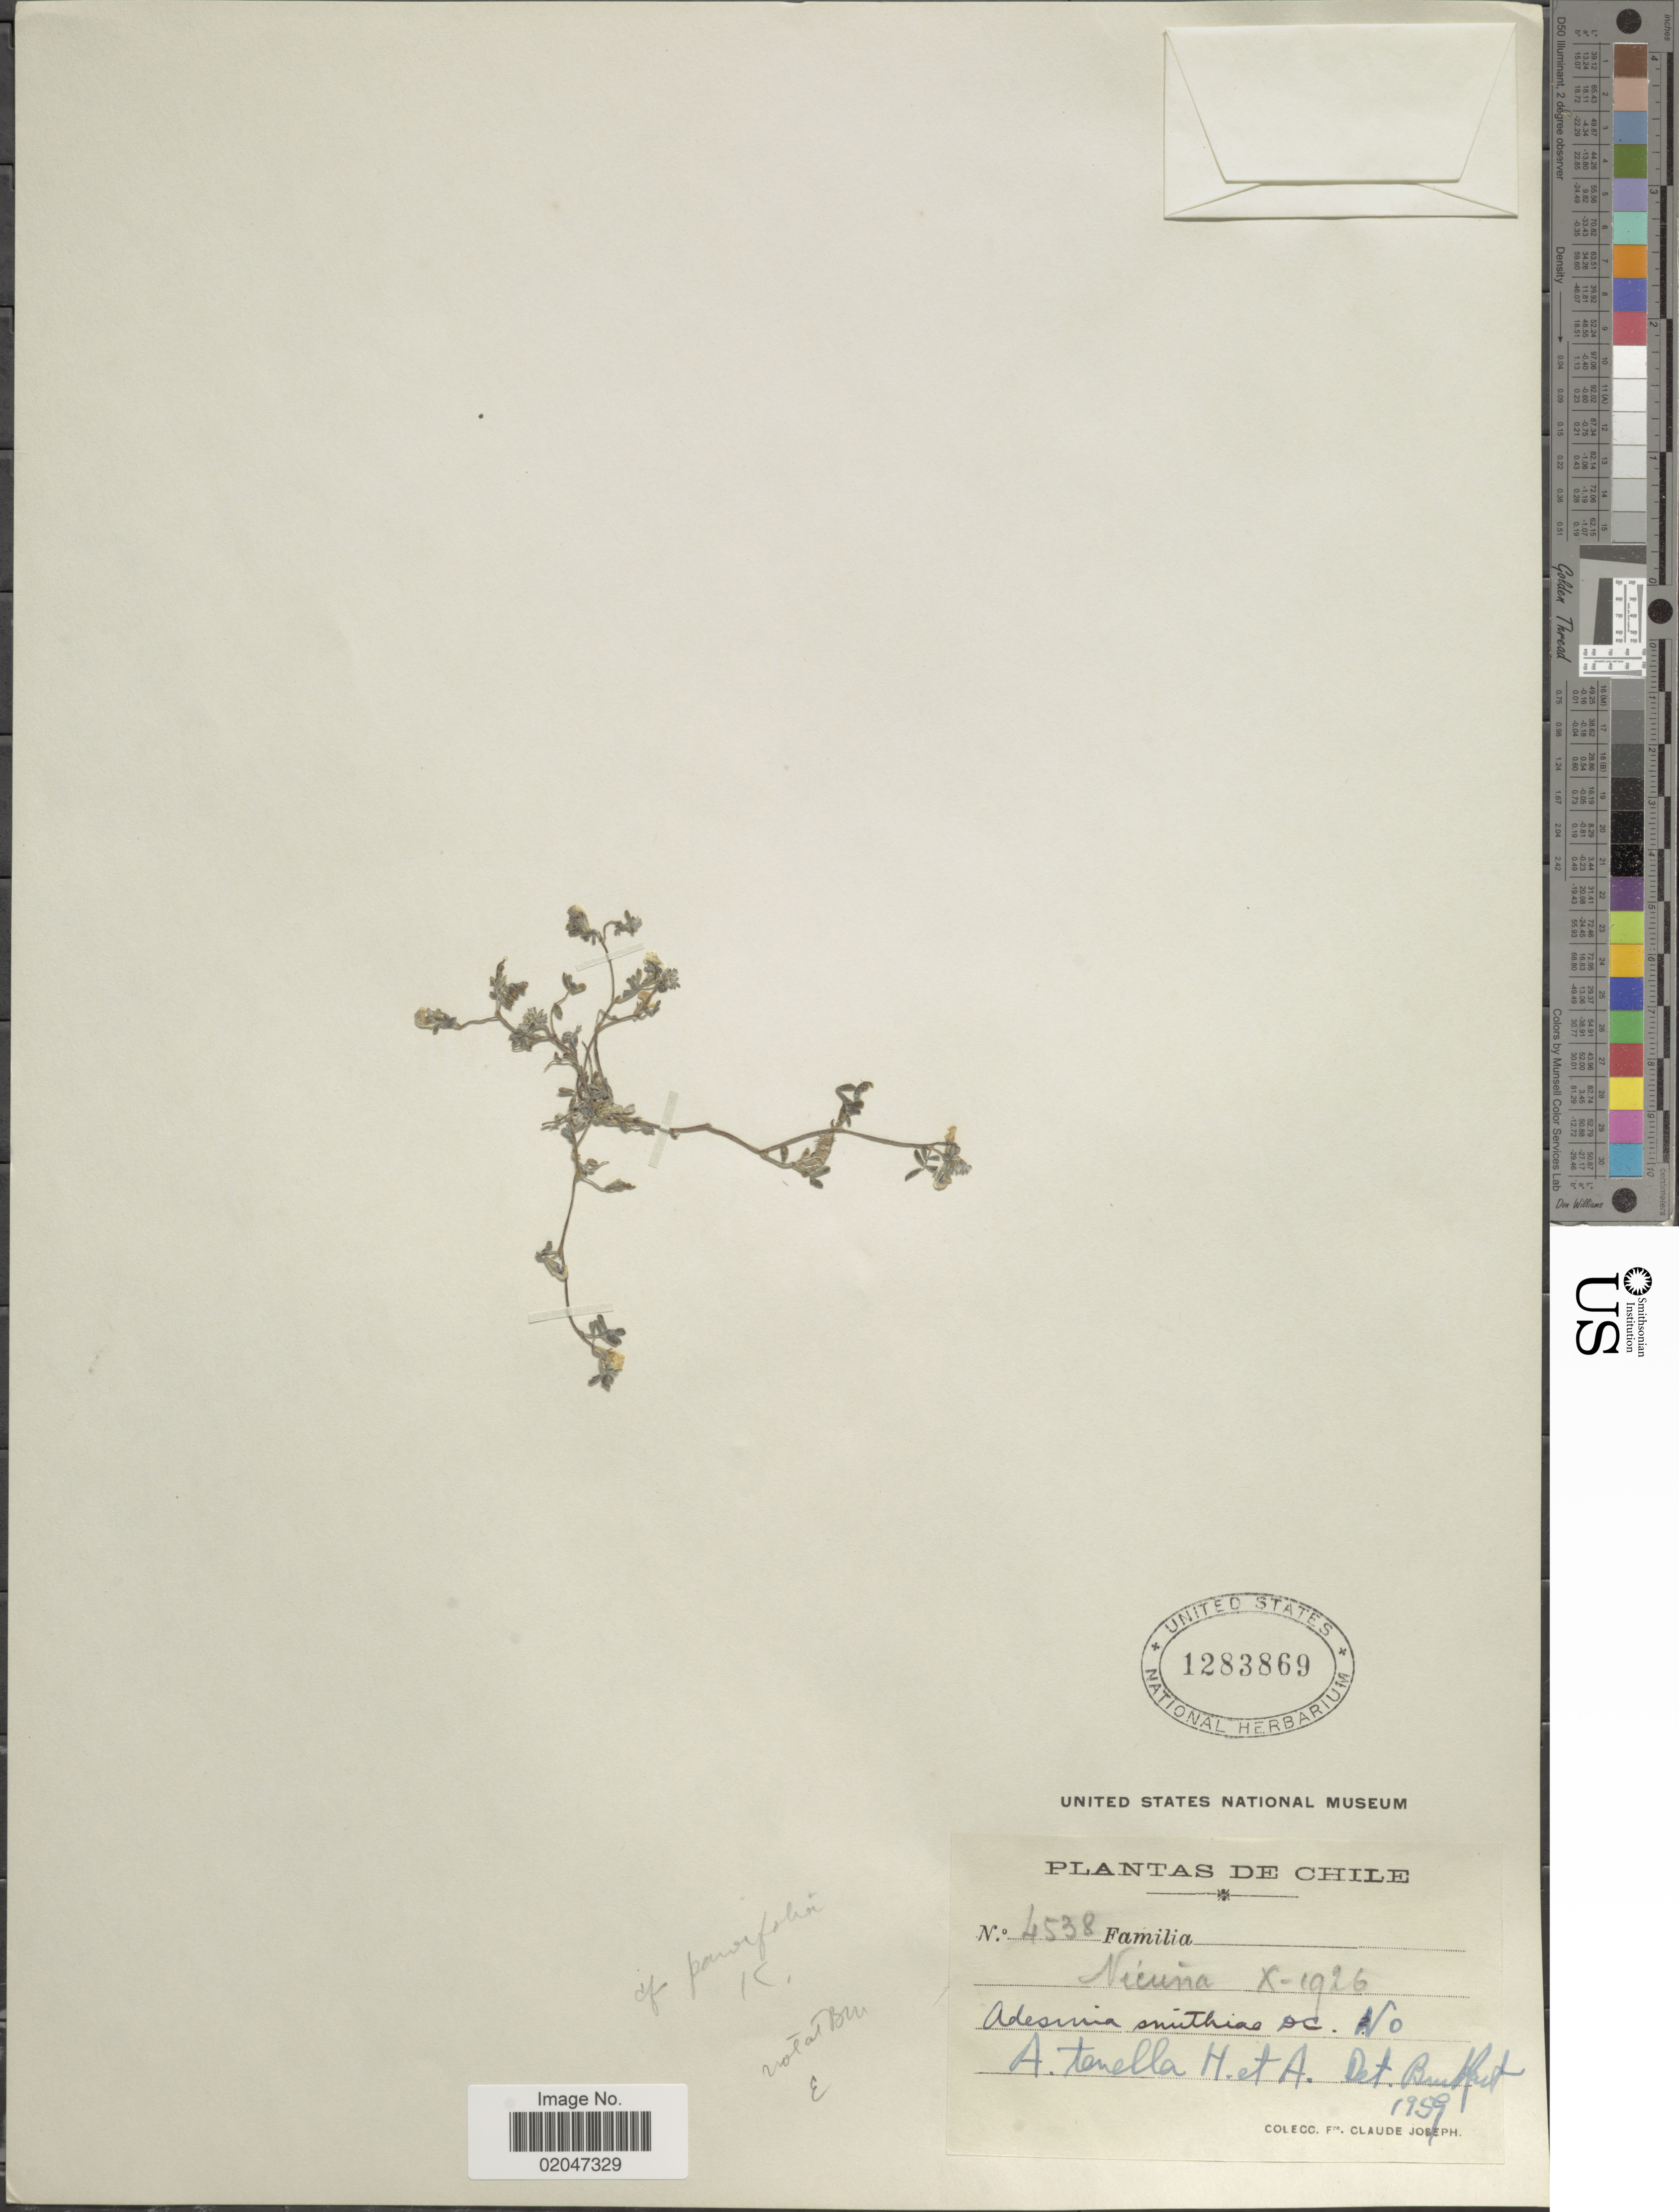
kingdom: Plantae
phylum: Tracheophyta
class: Magnoliopsida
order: Fabales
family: Fabaceae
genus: Adesmia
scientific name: Adesmia tenella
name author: Hook. & Arn.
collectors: Bro. Claude-Joseph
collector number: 4538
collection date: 1926-10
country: Chile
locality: Vicuña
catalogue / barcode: US 1283869